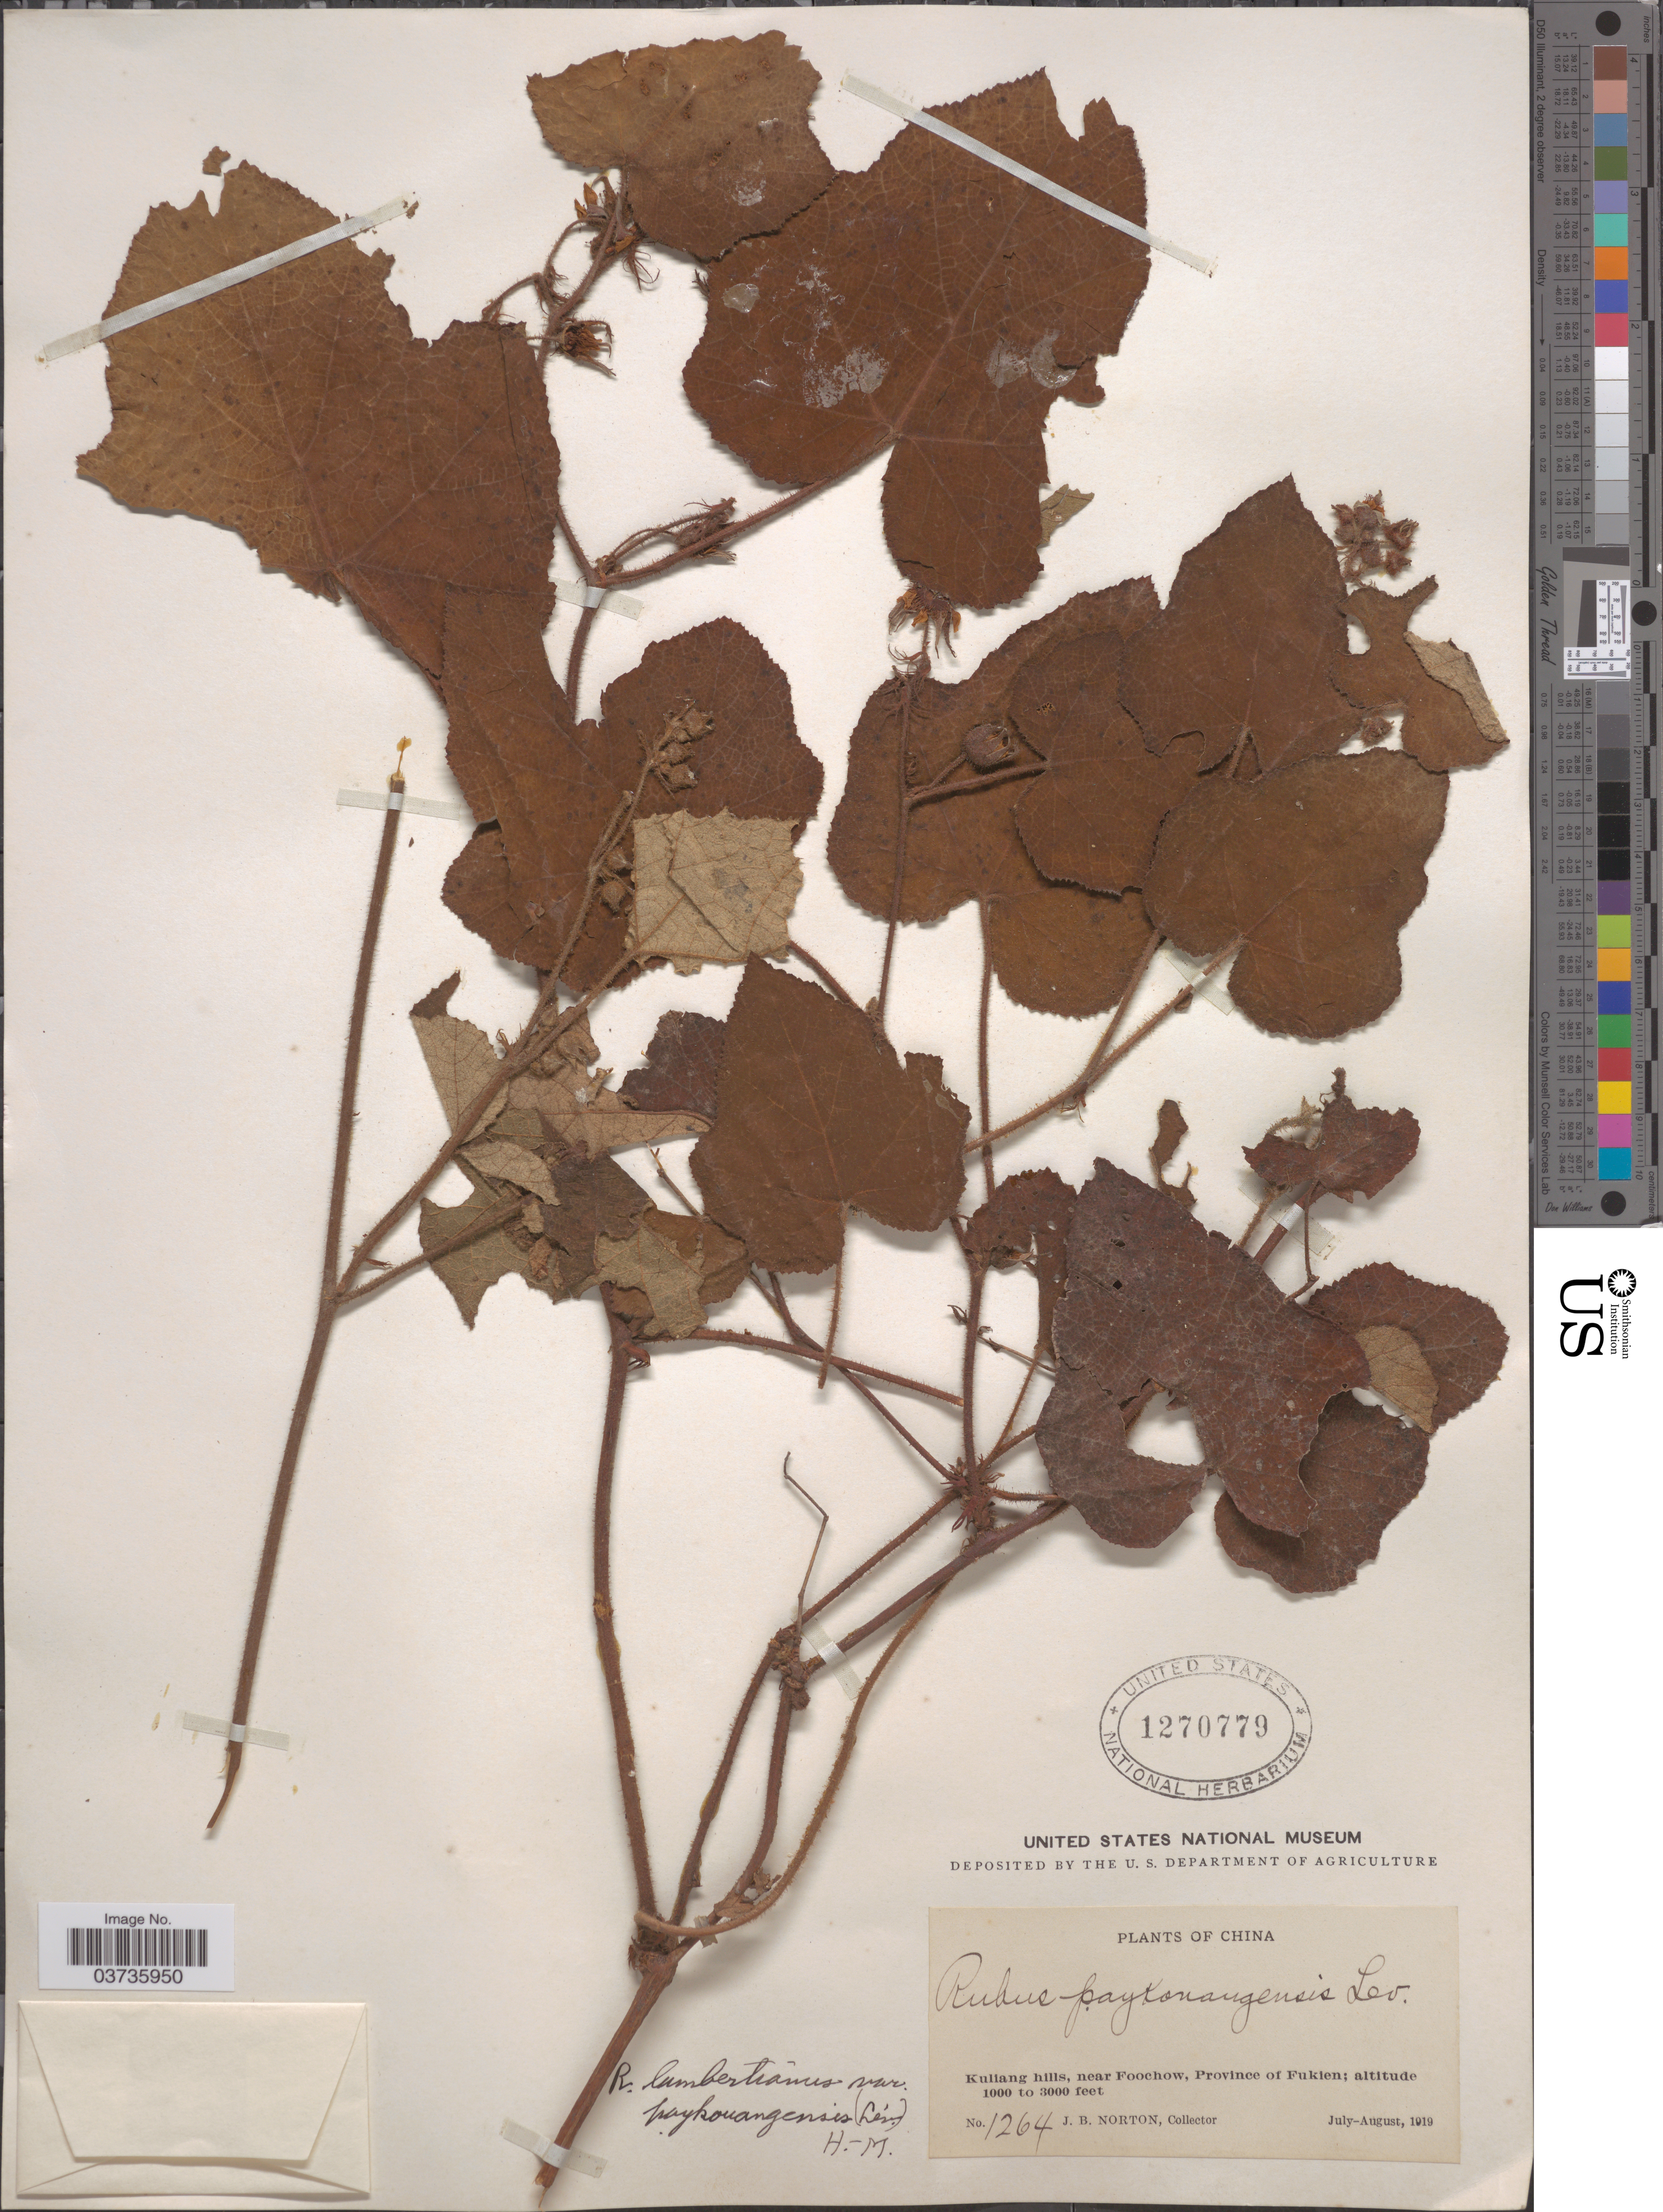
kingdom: Plantae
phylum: Tracheophyta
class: Magnoliopsida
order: Rosales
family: Rosaceae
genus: Rubus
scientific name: Rubus lambertianus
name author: Ser.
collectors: J. B. Norton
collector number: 1264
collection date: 1919-07/1919-08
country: China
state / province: Fujian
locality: Kuliang hills, near Foochow, Province of Fukien.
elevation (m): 305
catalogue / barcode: US 1270779